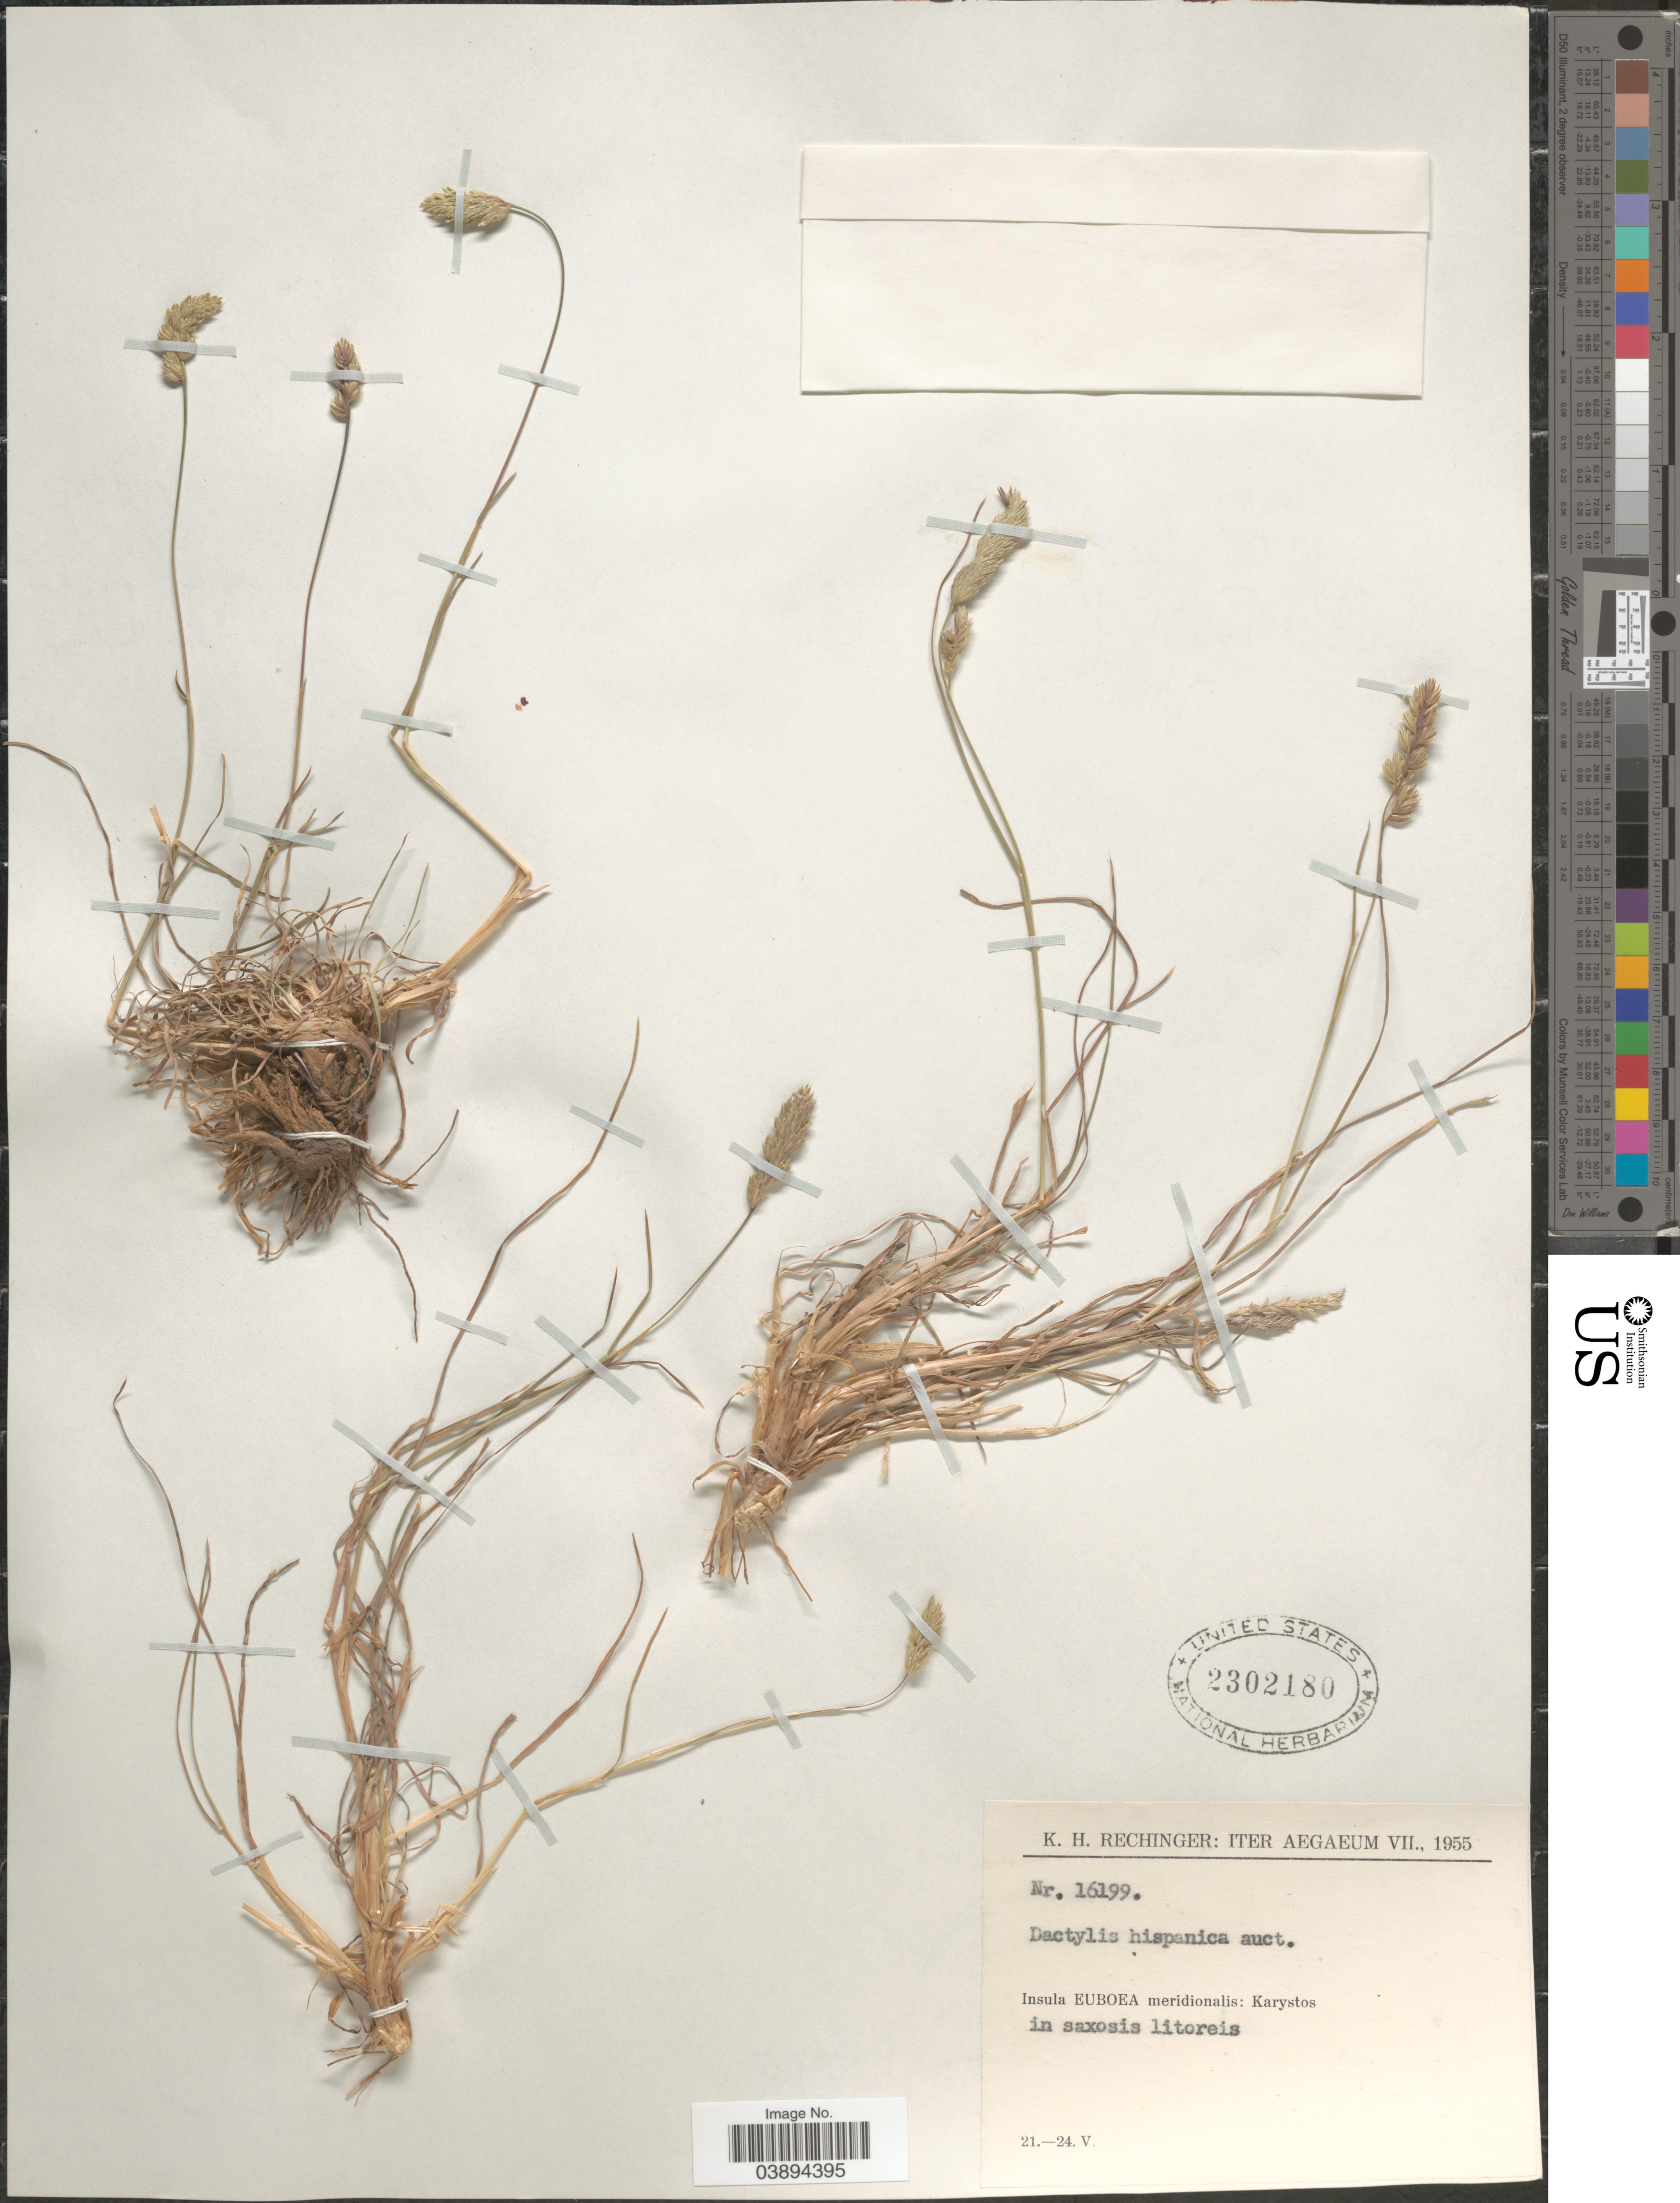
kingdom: Plantae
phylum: Tracheophyta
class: Liliopsida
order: Poales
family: Poaceae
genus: Dactylis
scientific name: Dactylis glomerata subsp. hispanica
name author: (Roth) Nyman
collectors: K. H. Rechinger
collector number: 16199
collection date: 1955-05-21/1955-05-24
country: Greece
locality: Iter Aegaeum VII. Insula Euboea meridionalis: Karystos in saxosis litoreis.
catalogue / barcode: US 2302180